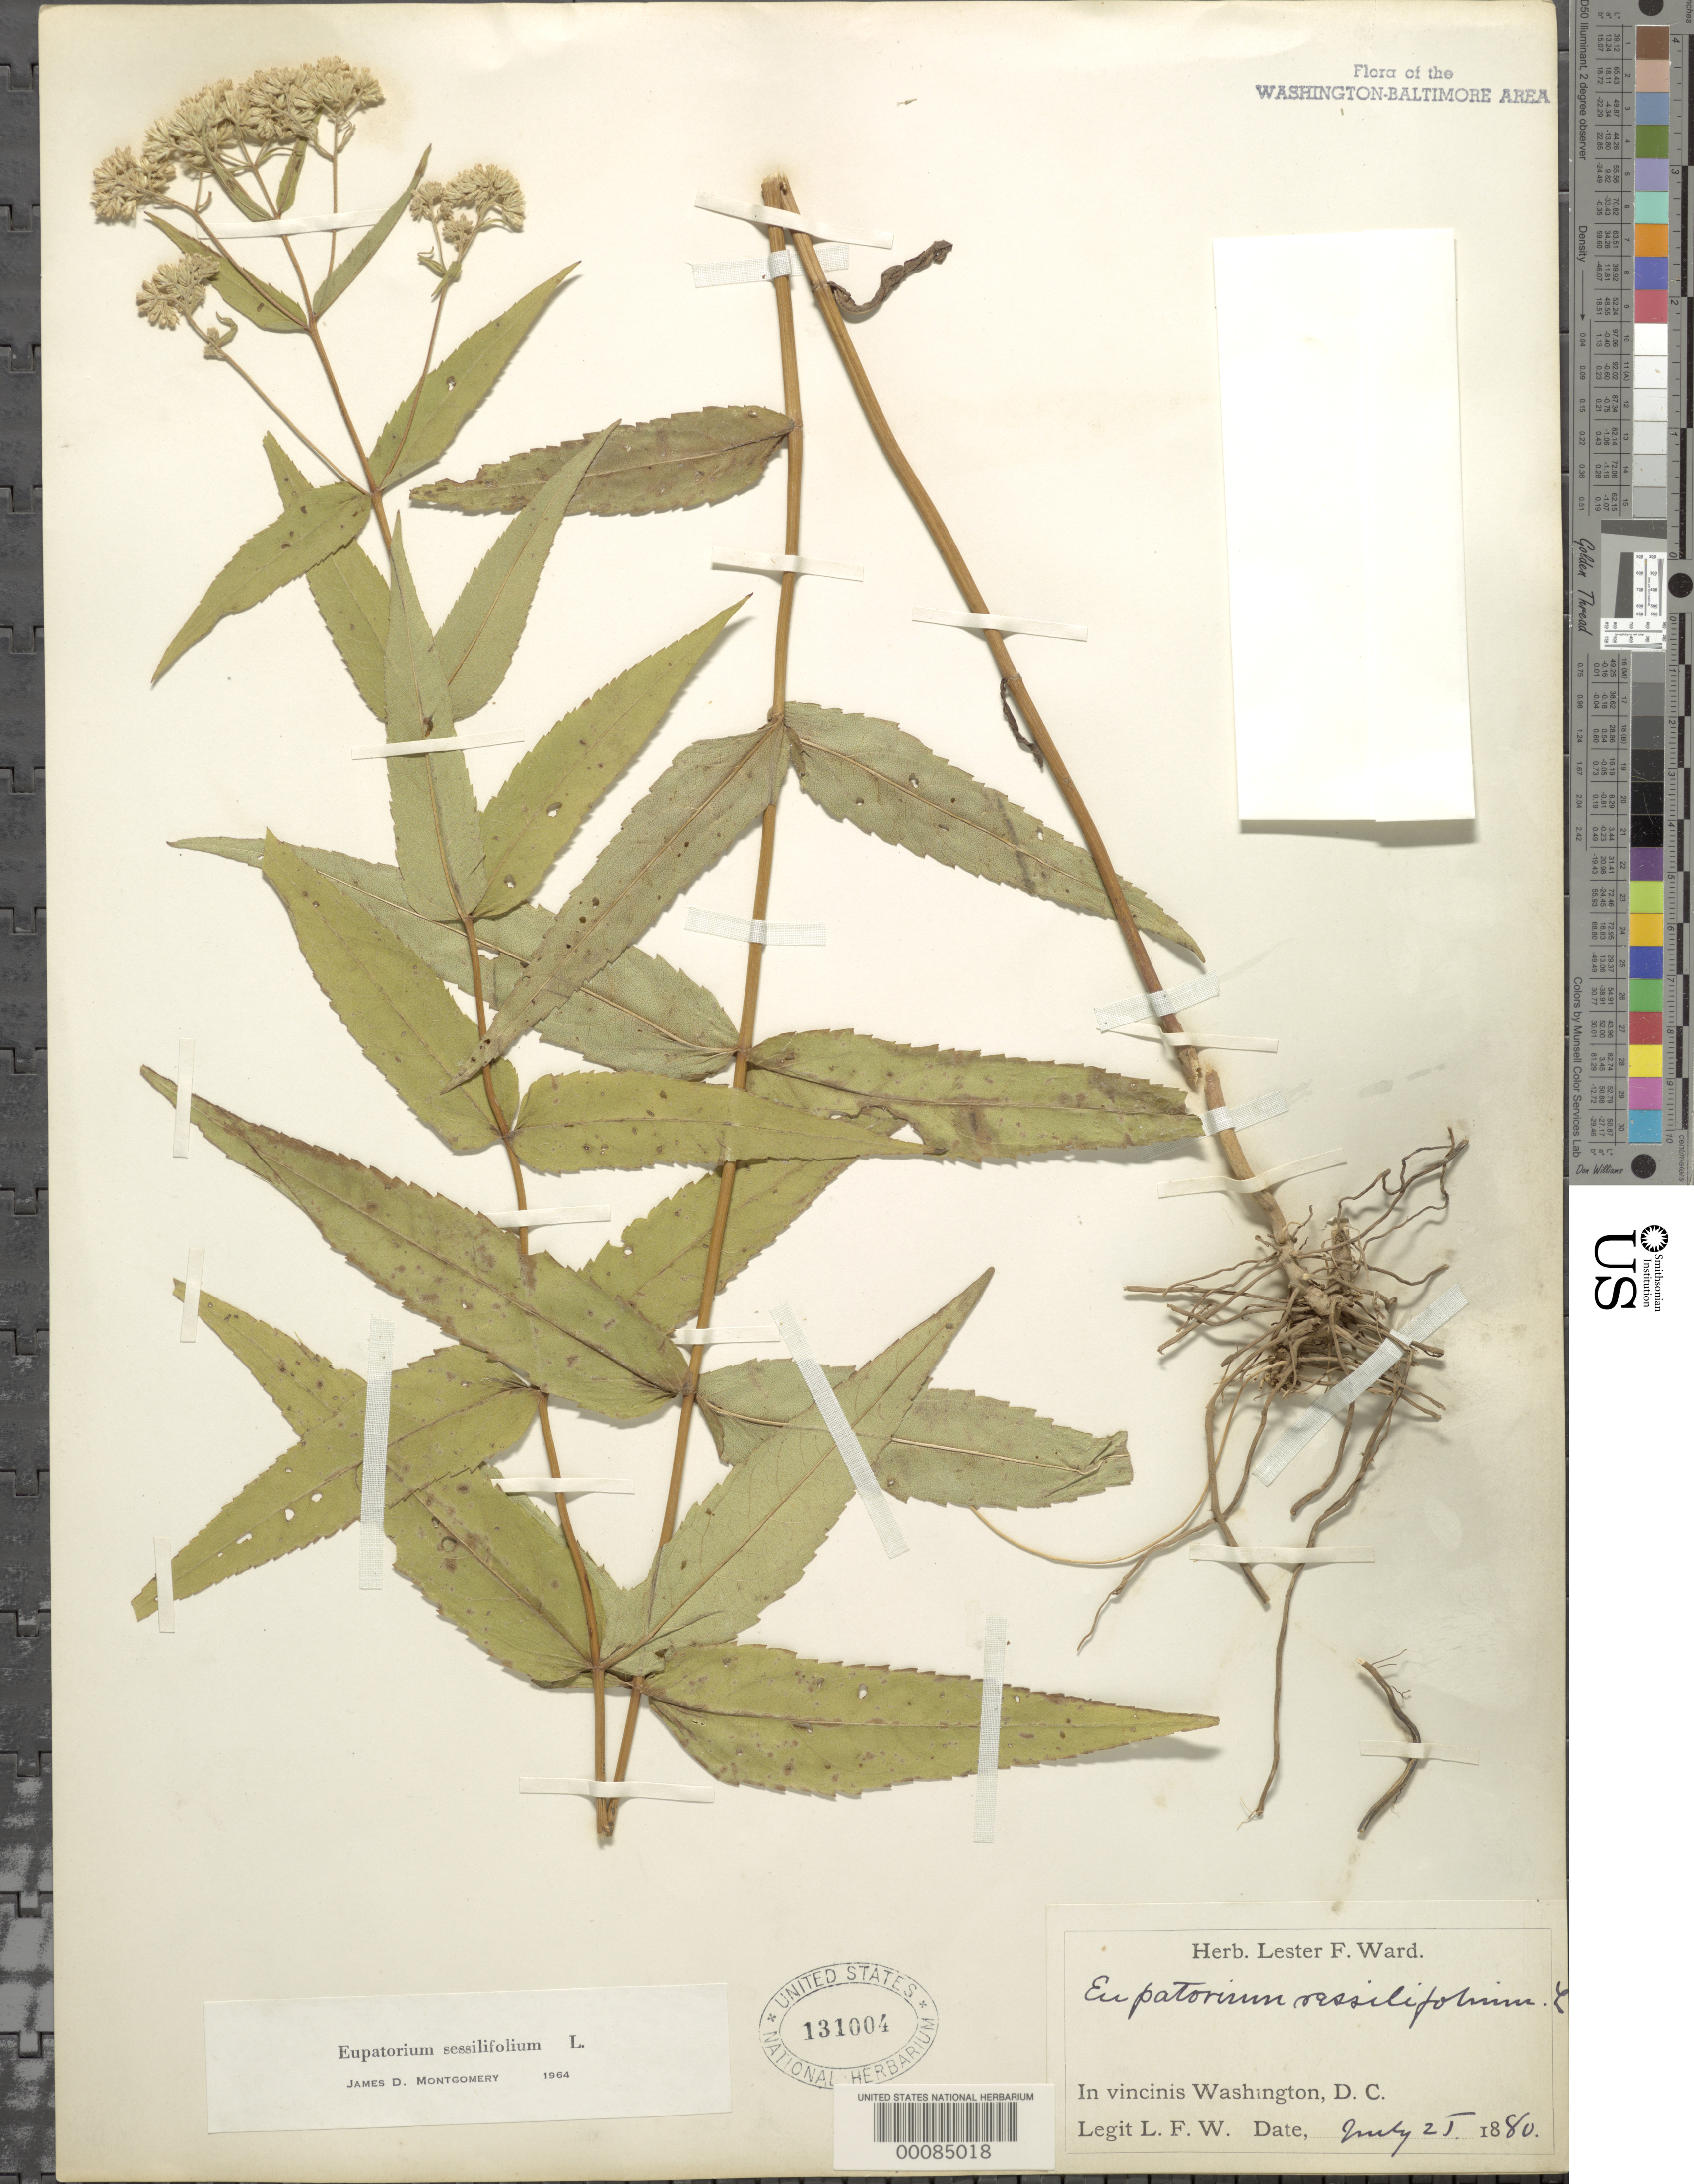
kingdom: Plantae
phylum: Tracheophyta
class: Magnoliopsida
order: Asterales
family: Asteraceae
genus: Eupatorium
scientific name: Eupatorium sessilifolium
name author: L.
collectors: L. F. Ward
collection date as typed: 25 Jul 1880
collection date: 1880-07-25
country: United States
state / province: District of Columbia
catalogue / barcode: US 131004